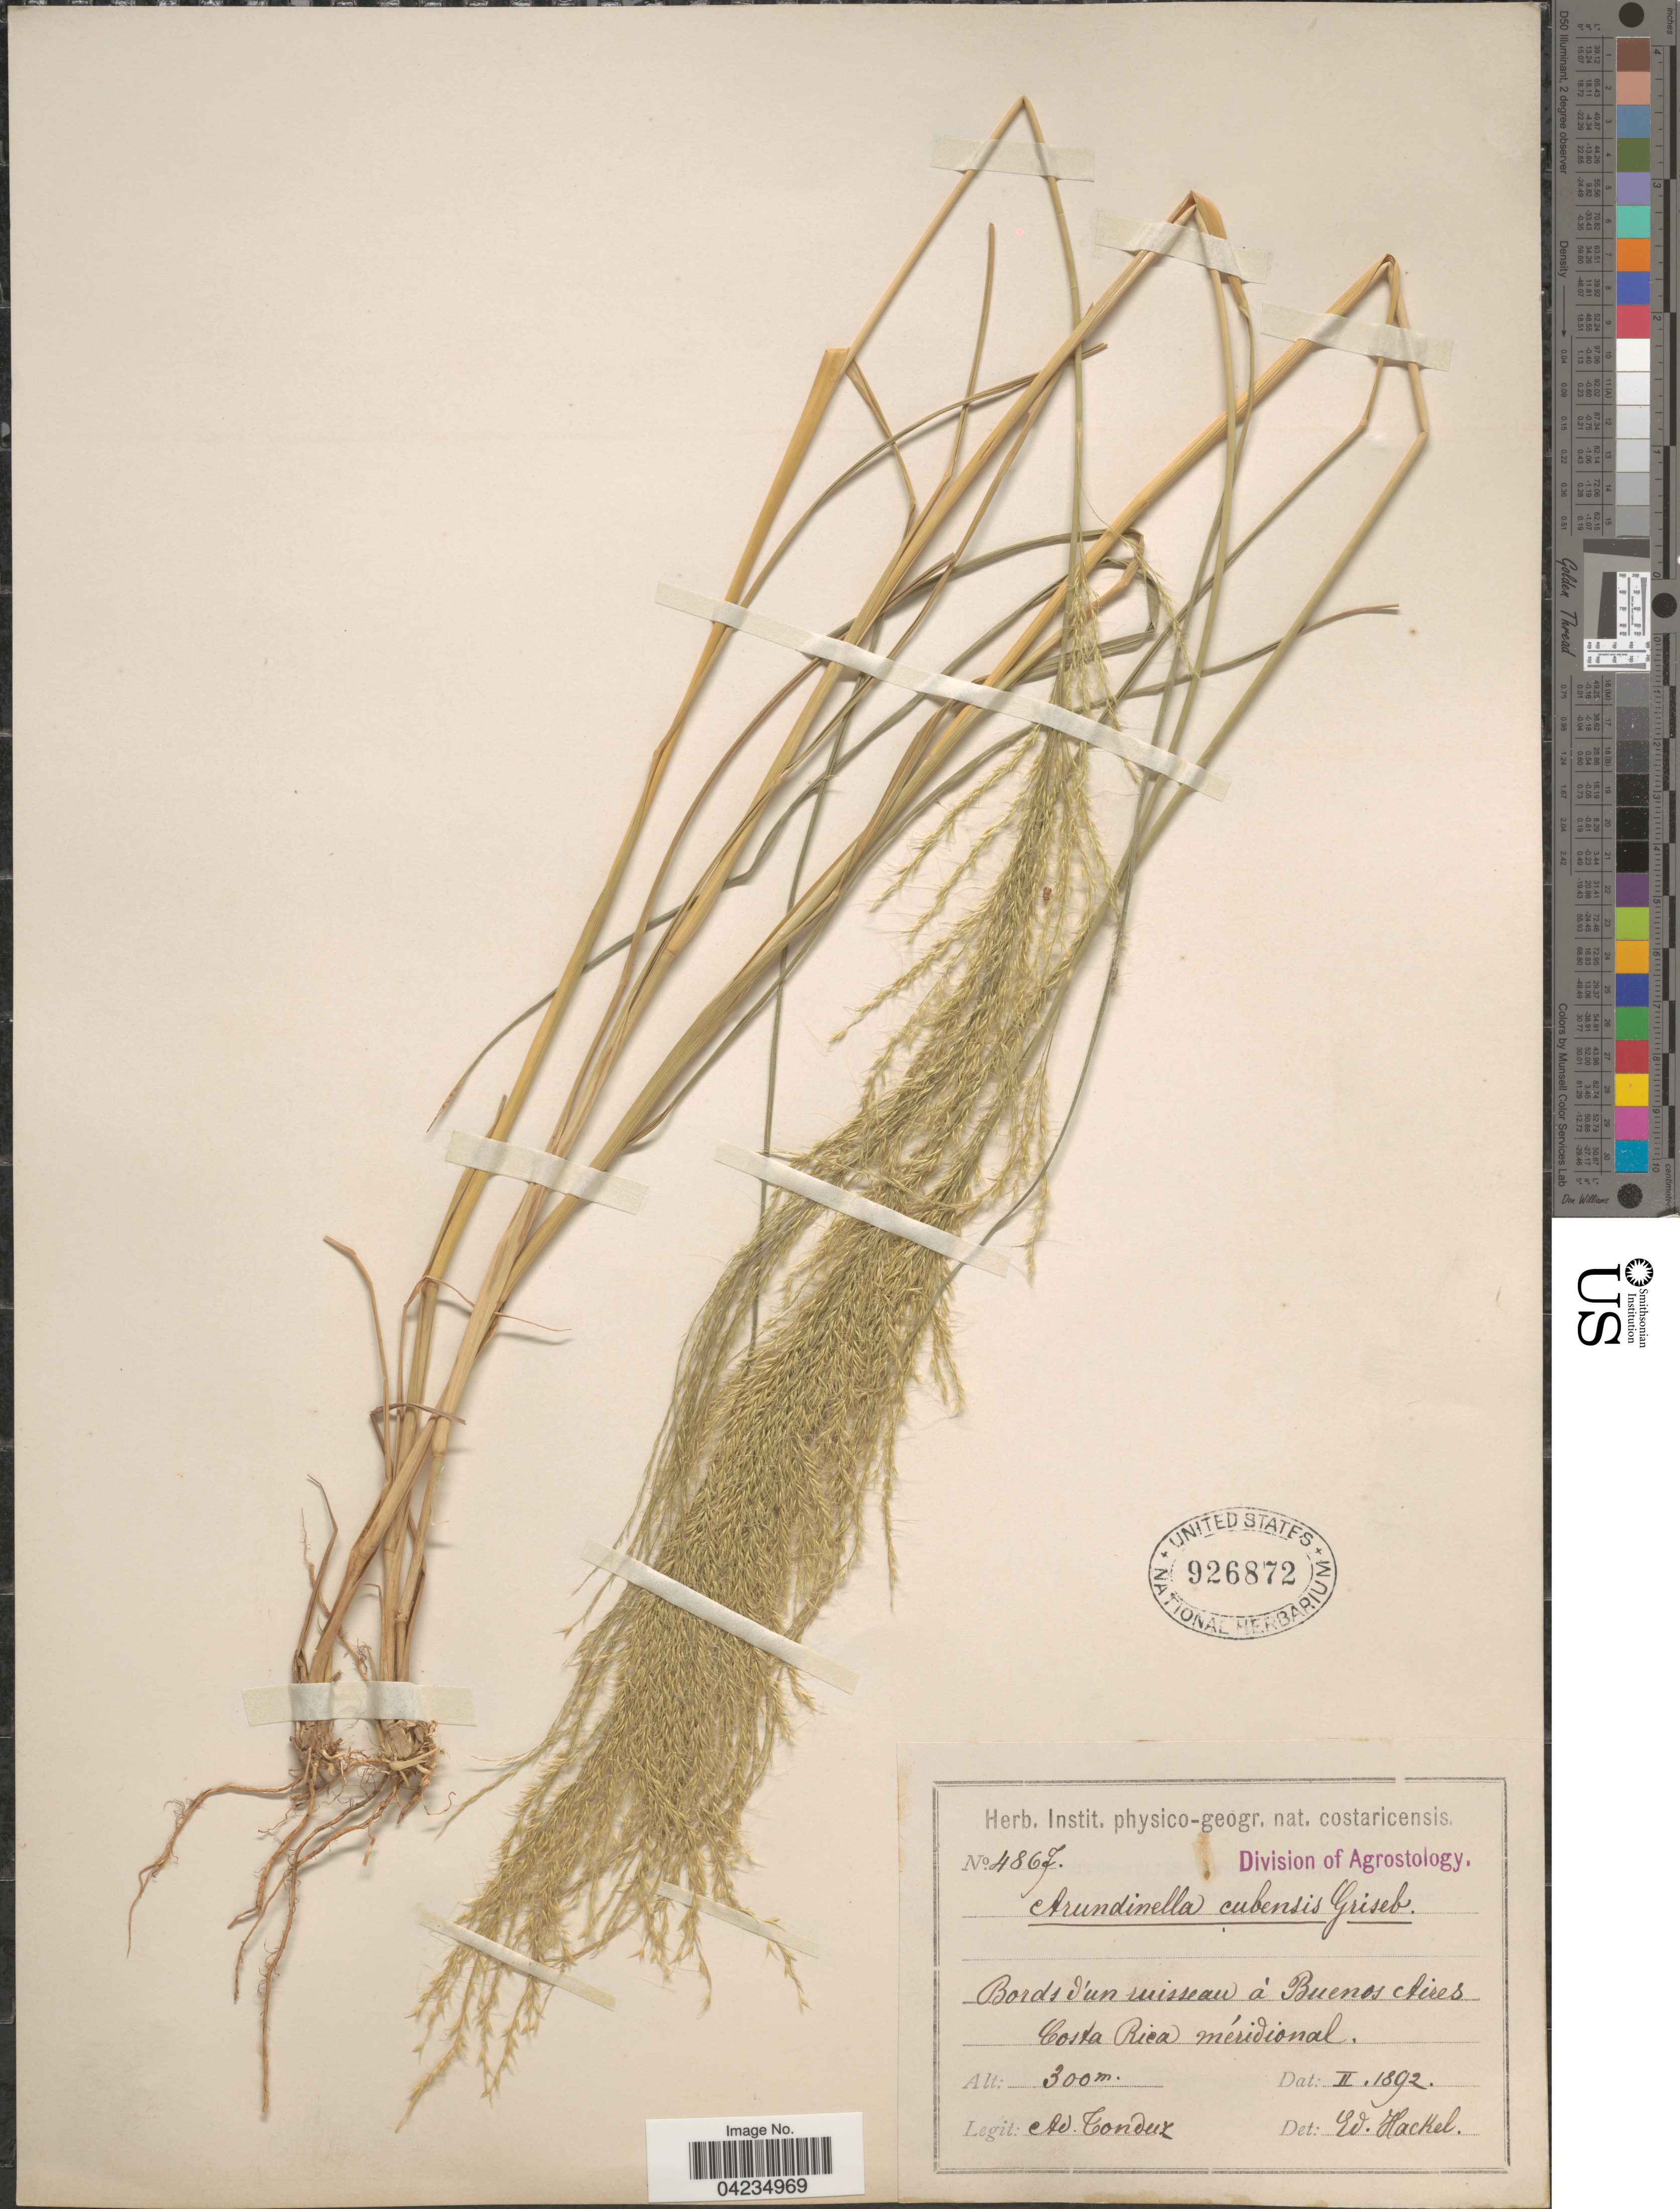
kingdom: Plantae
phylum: Tracheophyta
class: Liliopsida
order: Poales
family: Poaceae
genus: Arundinella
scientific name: Arundinella berteroniana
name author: (Schult.) Hitchc. & Chase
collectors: A. Tonduz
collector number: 4867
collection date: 1892-02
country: Costa Rica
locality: Bords d'un ruisseau à Buenos Aires. Costa Rica méridional.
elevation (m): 300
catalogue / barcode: US 926872